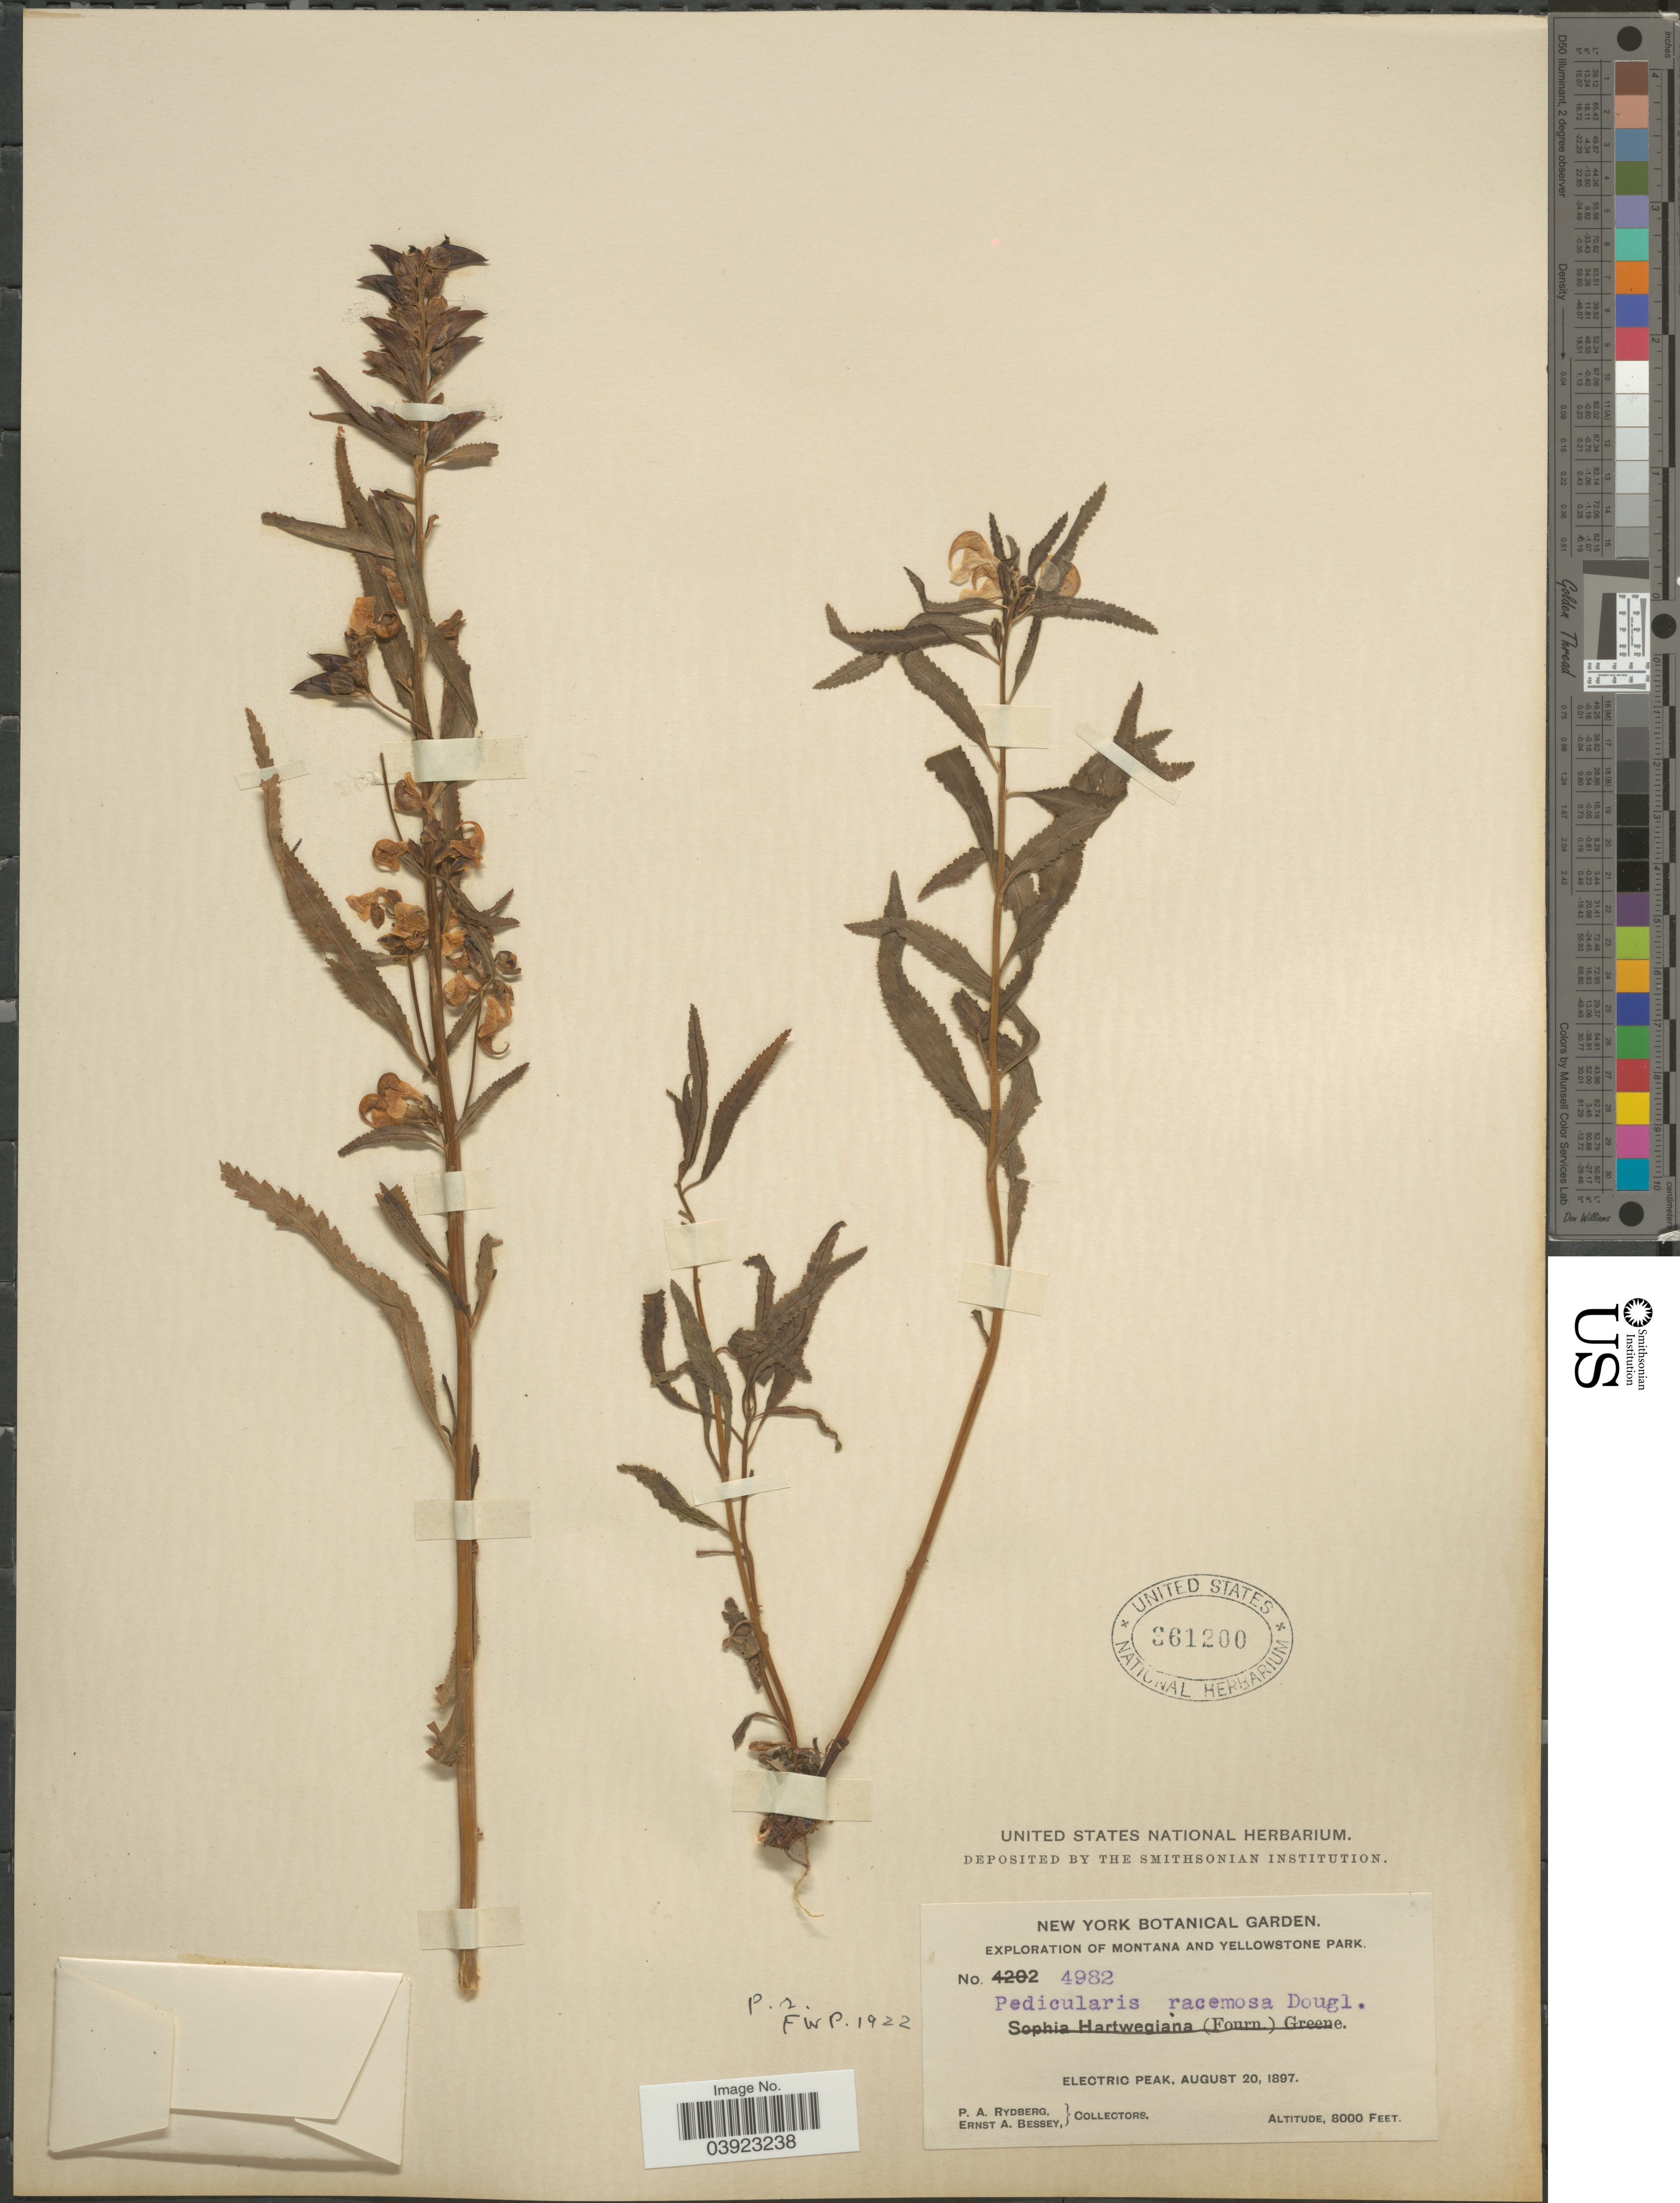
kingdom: Plantae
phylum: Tracheophyta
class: Magnoliopsida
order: Lamiales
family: Orobanchaceae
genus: Pedicularis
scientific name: Pedicularis racemosa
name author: Douglas ex Benth.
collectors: P. A. Rydberg & E. A. Bessey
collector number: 4982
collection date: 1897-08-20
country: United States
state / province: Montana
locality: Yellowstone Park. Electric Peak.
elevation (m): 2438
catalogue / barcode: US 361200